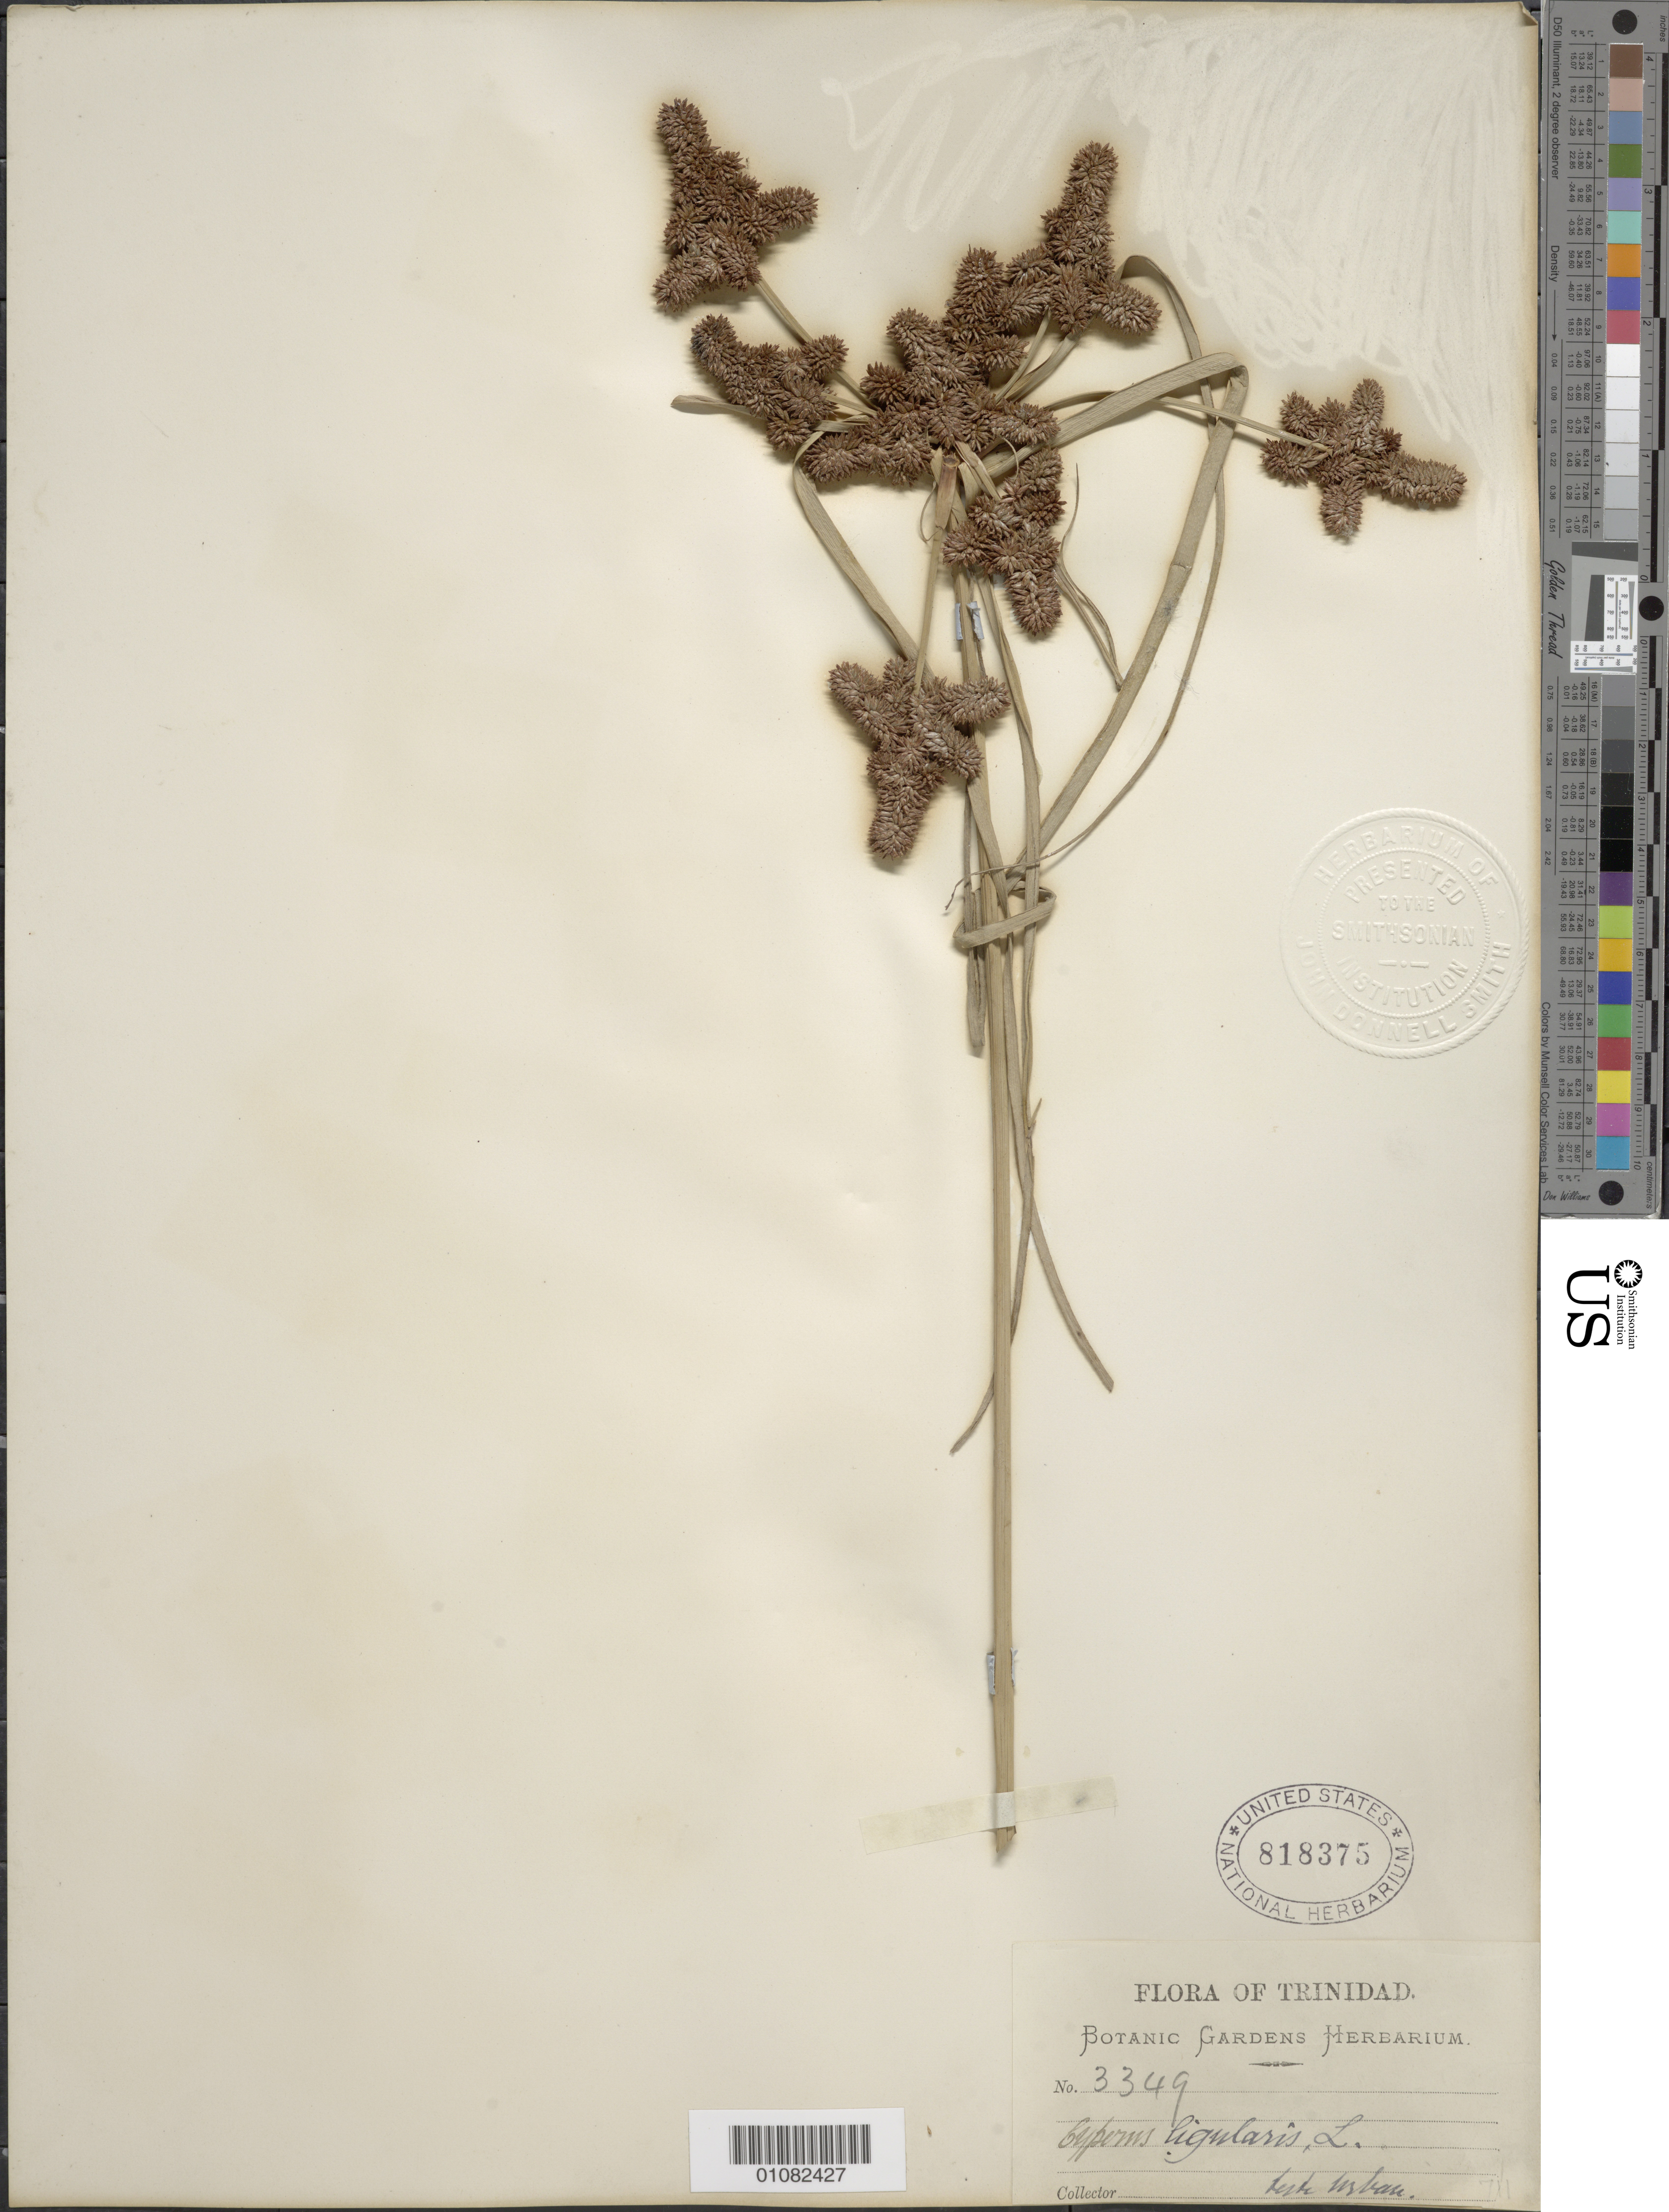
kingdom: Plantae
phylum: Tracheophyta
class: Liliopsida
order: Poales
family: Cyperaceae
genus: Cyperus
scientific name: Cyperus ligularis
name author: L.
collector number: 3349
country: Trinidad and Tobago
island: Trinidad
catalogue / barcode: US 818375